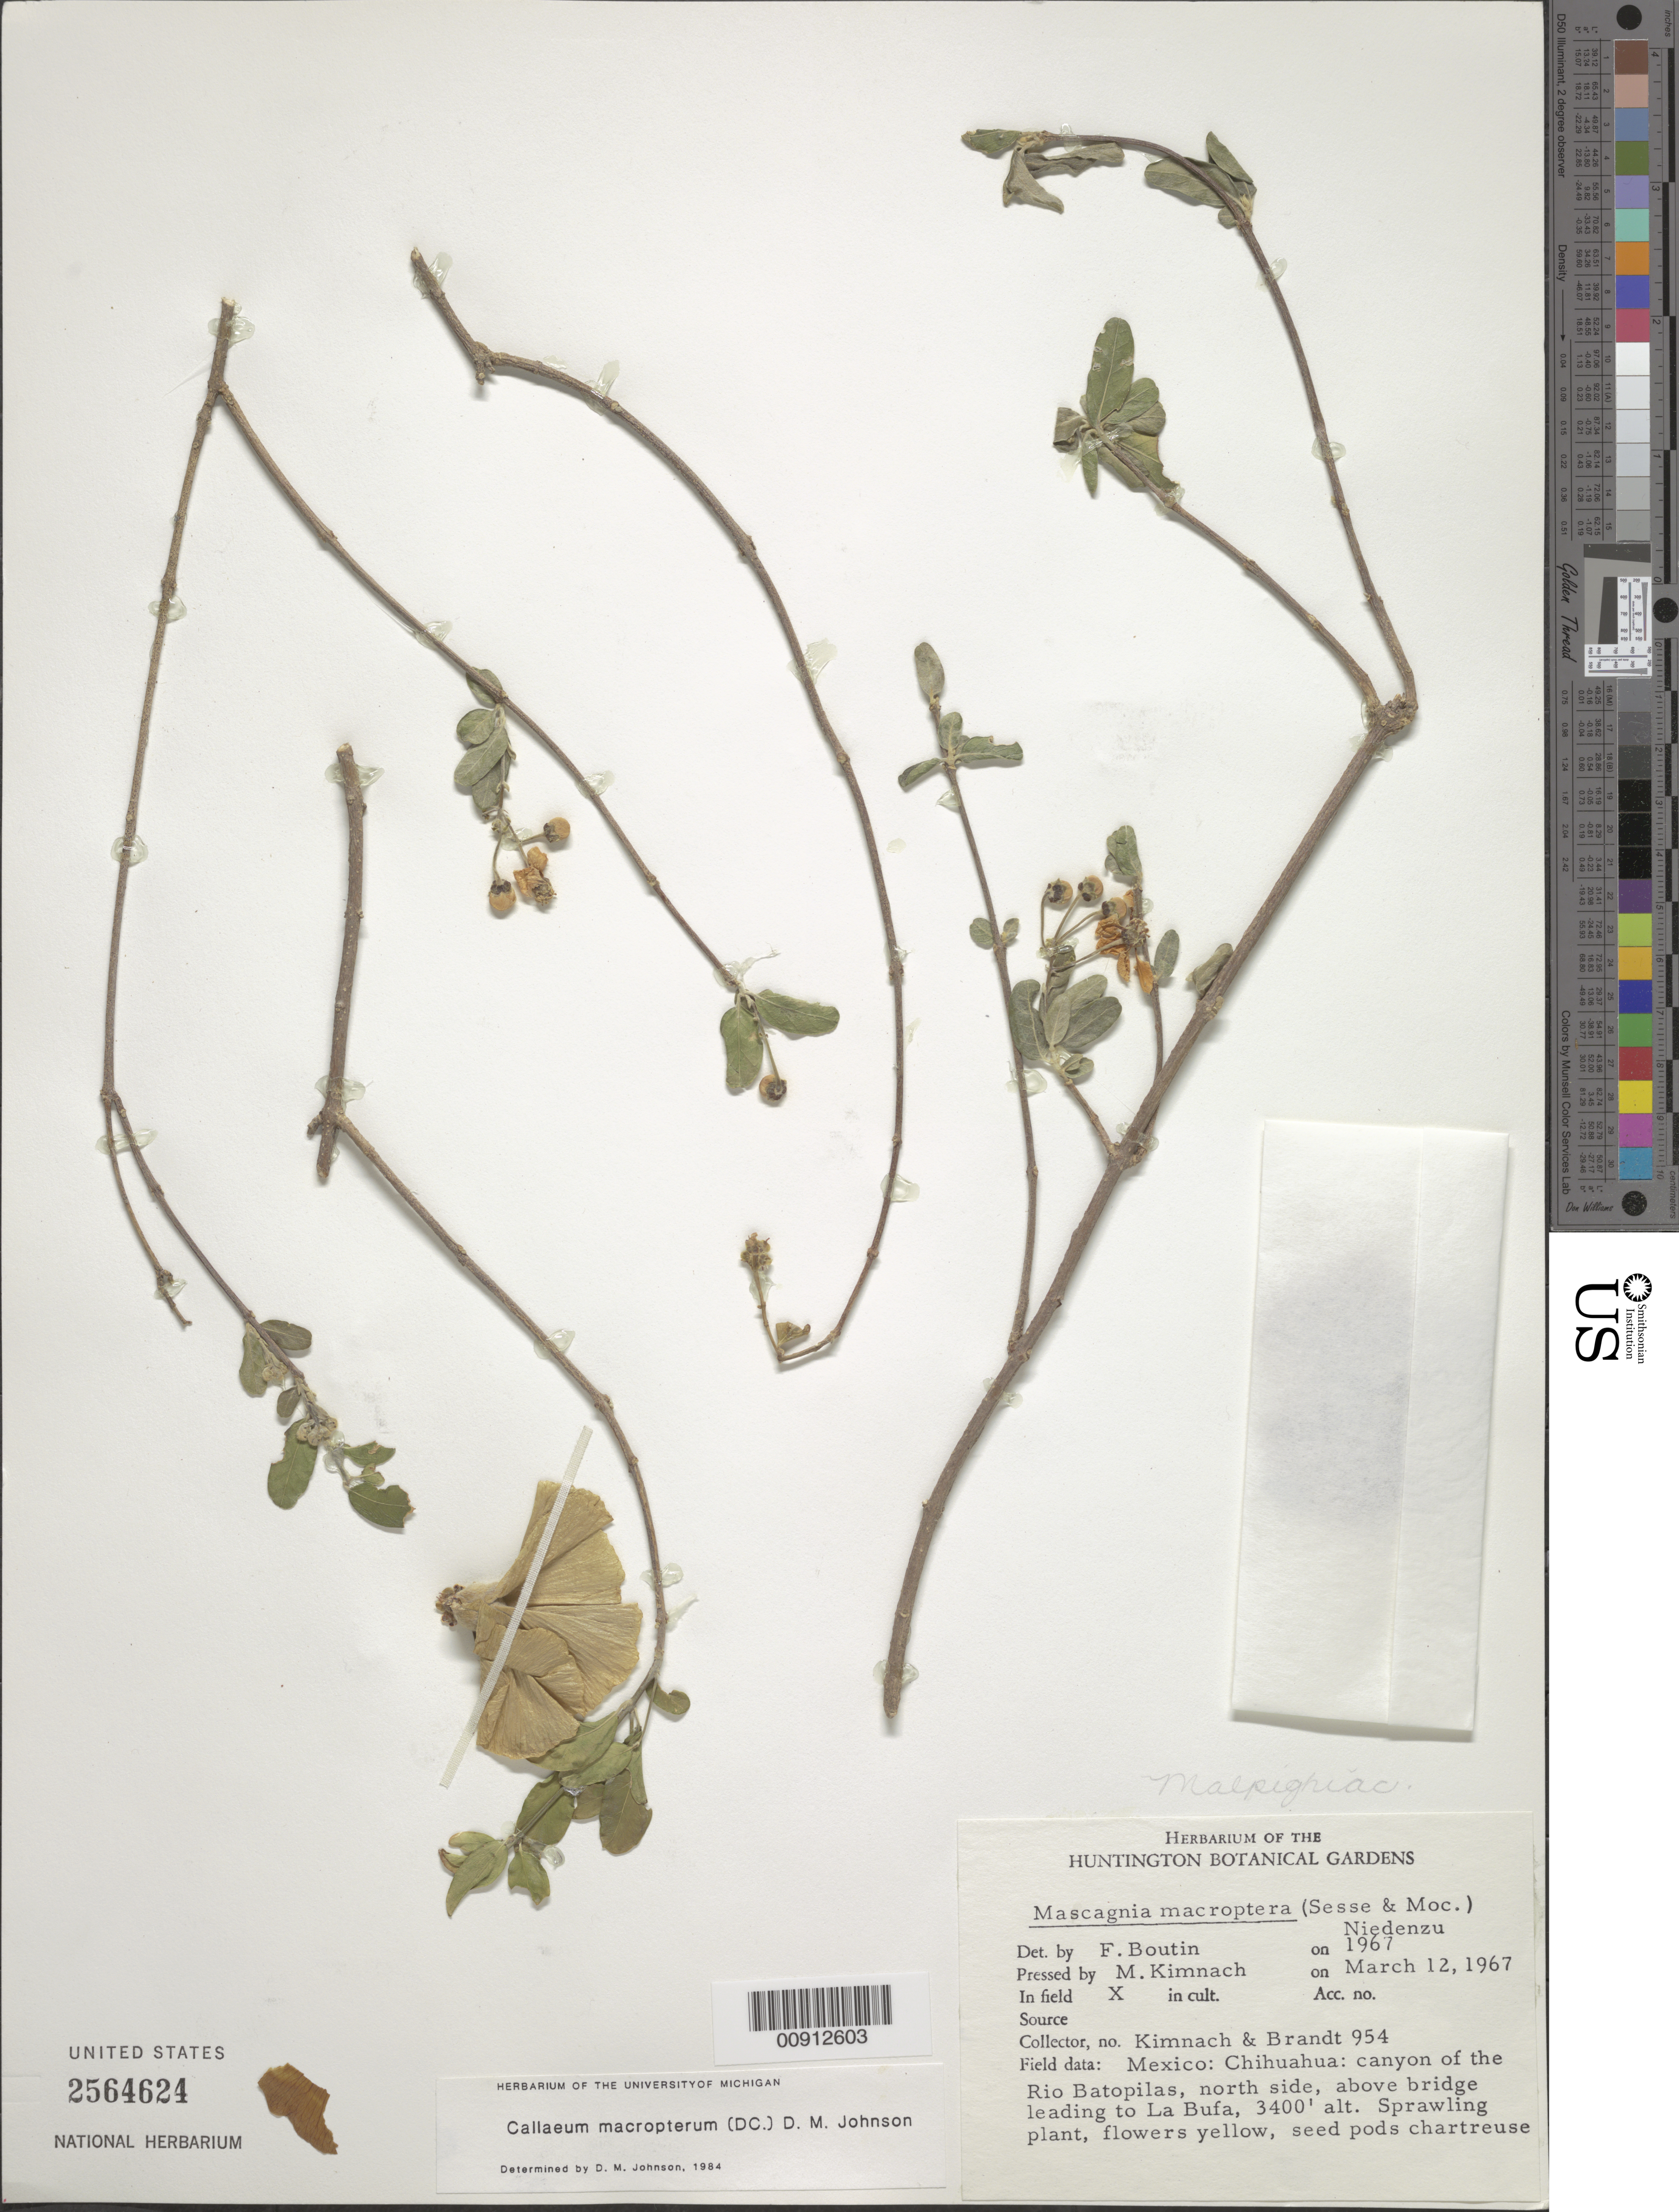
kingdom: Plantae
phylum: Tracheophyta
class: Magnoliopsida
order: Malpighiales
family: Malpighiaceae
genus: Callaeum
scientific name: Callaeum macropterum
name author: (Moc. & Sessé ex DC.) D.M. Johnson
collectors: M. W. Kimnach & -. Brandt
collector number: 954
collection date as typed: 12 Mar 1967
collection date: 1967-03-12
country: Mexico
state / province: Chihuahua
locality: Chihuahua: Canyon of the Río Batopilas, north side, above bridge leading to La Bufa.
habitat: Canyon of the Río.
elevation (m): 1036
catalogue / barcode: US 2564624